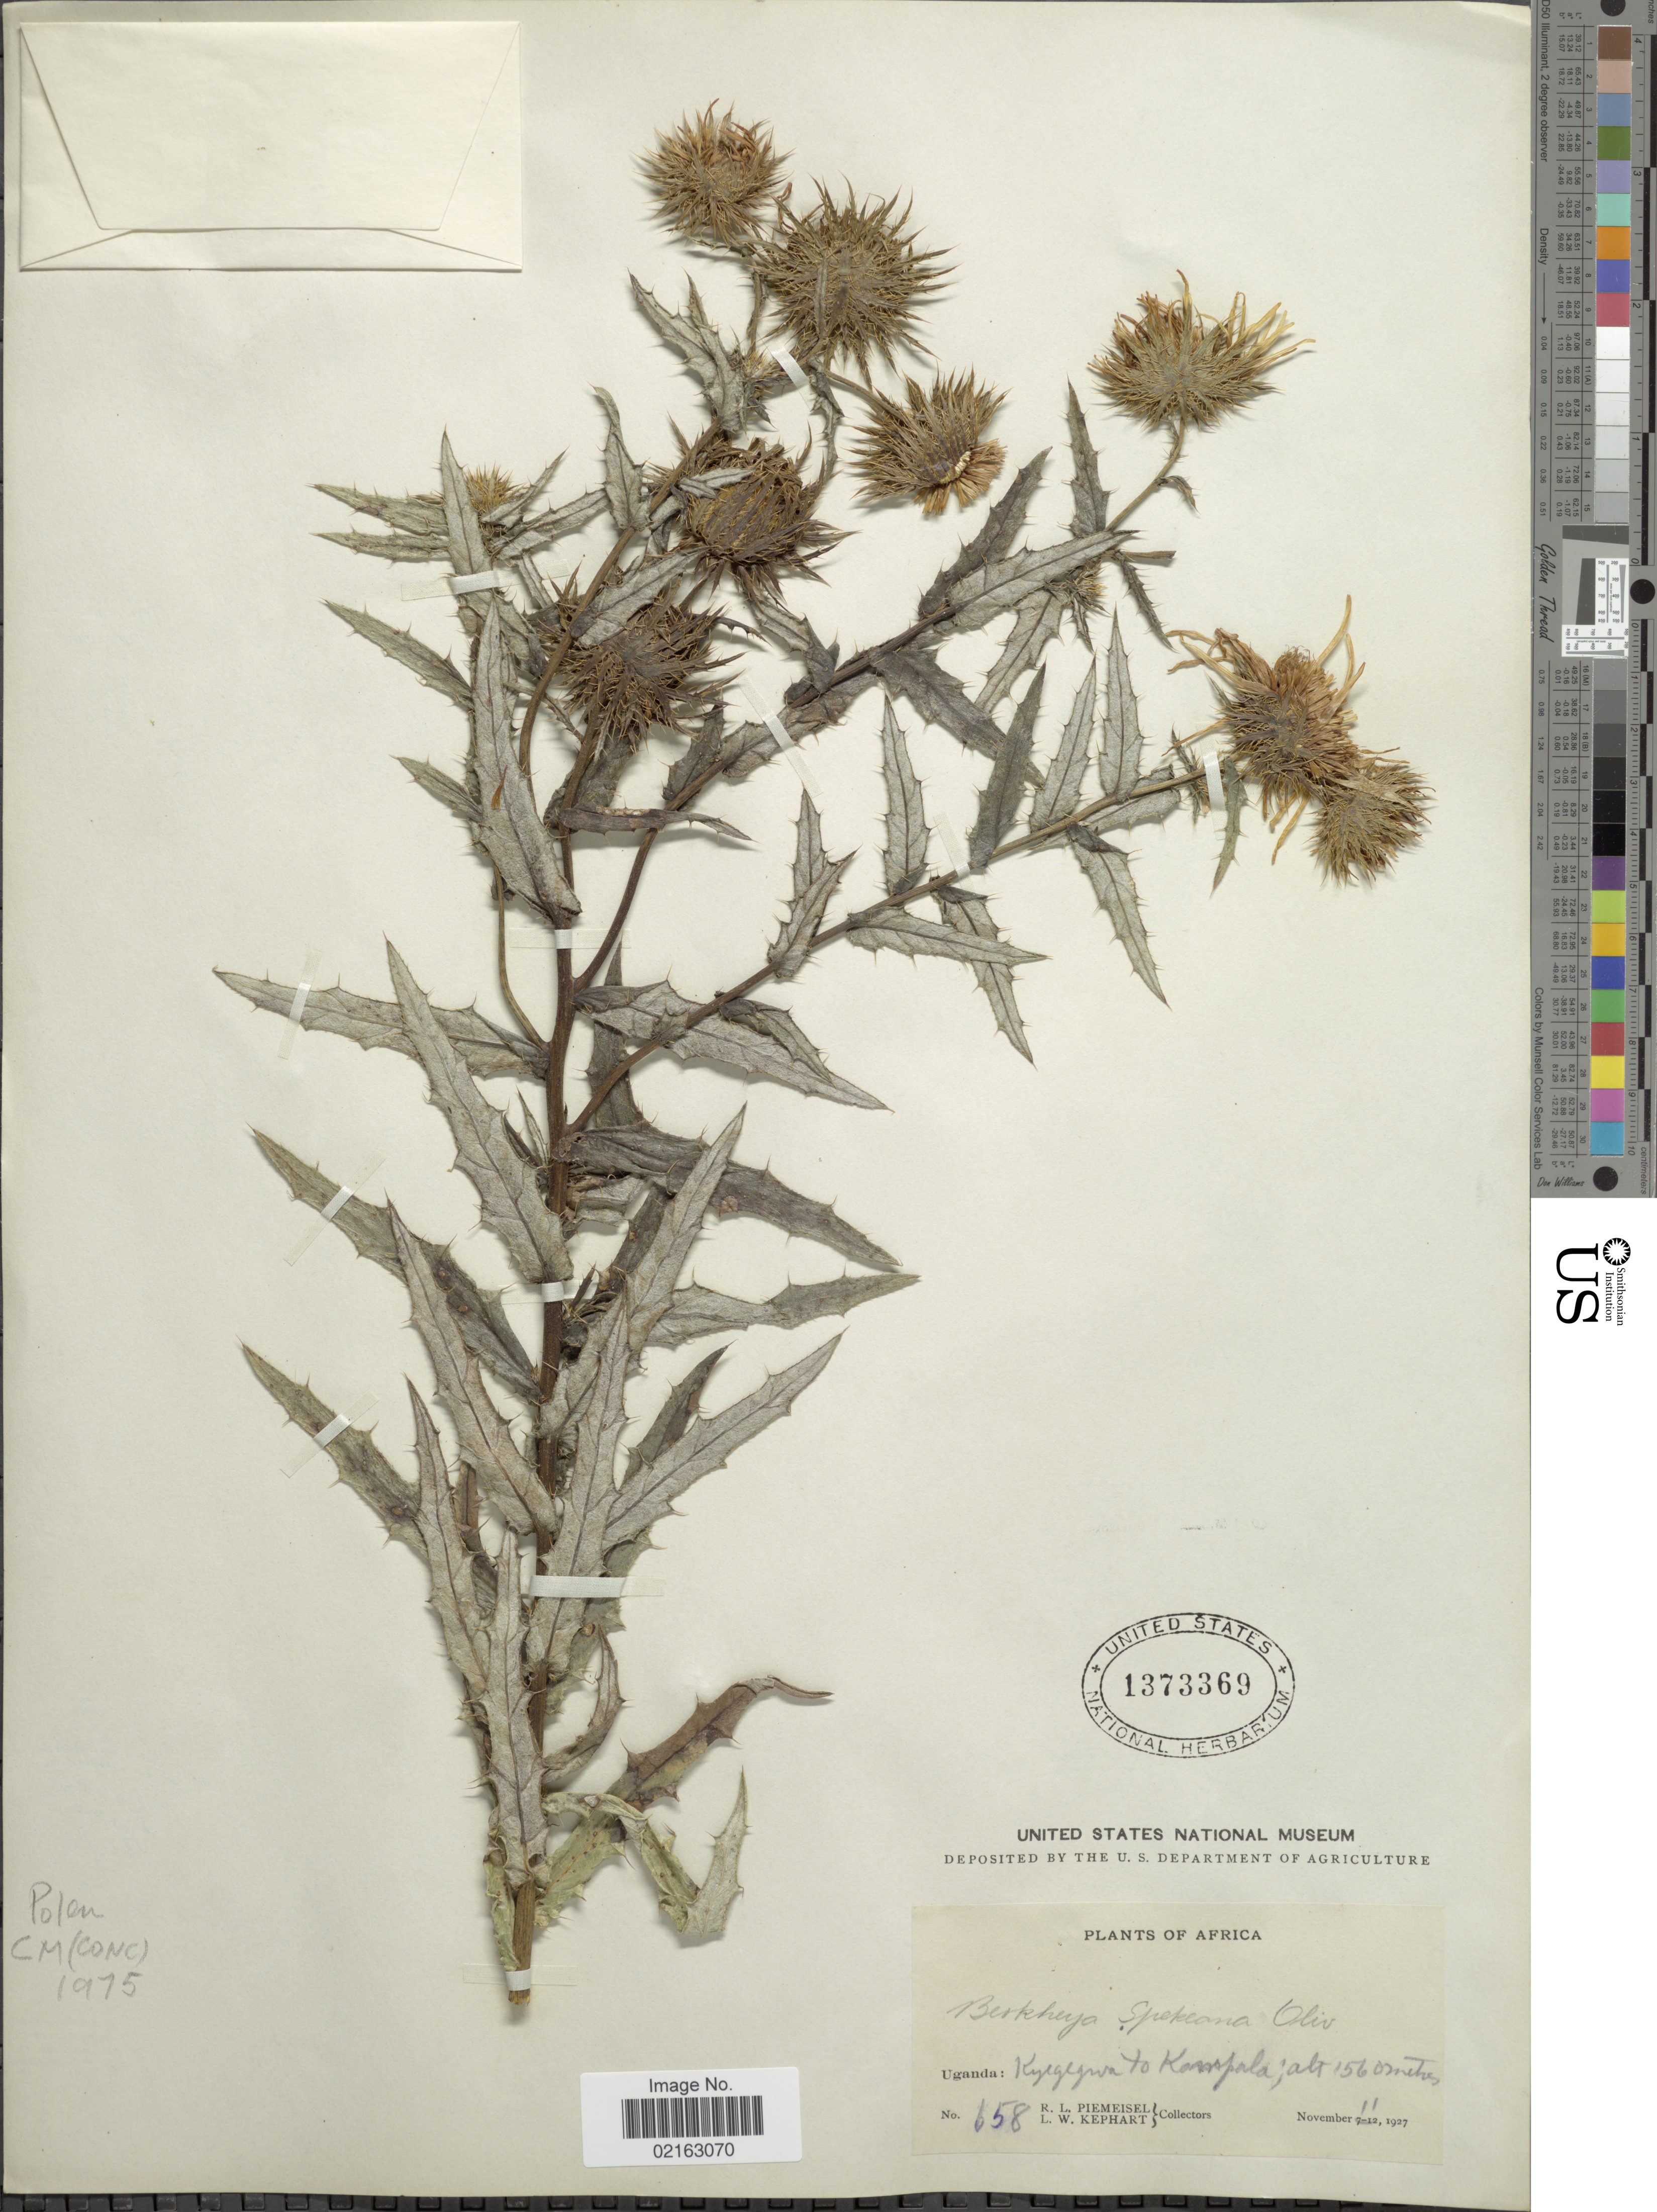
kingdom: Plantae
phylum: Tracheophyta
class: Magnoliopsida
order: Asterales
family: Asteraceae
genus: Berkheya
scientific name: Berkheya spekeana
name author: Oliv.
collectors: R. L. Piemeisel & L. W. Kephart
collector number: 658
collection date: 1927-11-11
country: Uganda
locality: Uganda: Kyegegwa to Kampala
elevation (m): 1560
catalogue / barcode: US 1373369